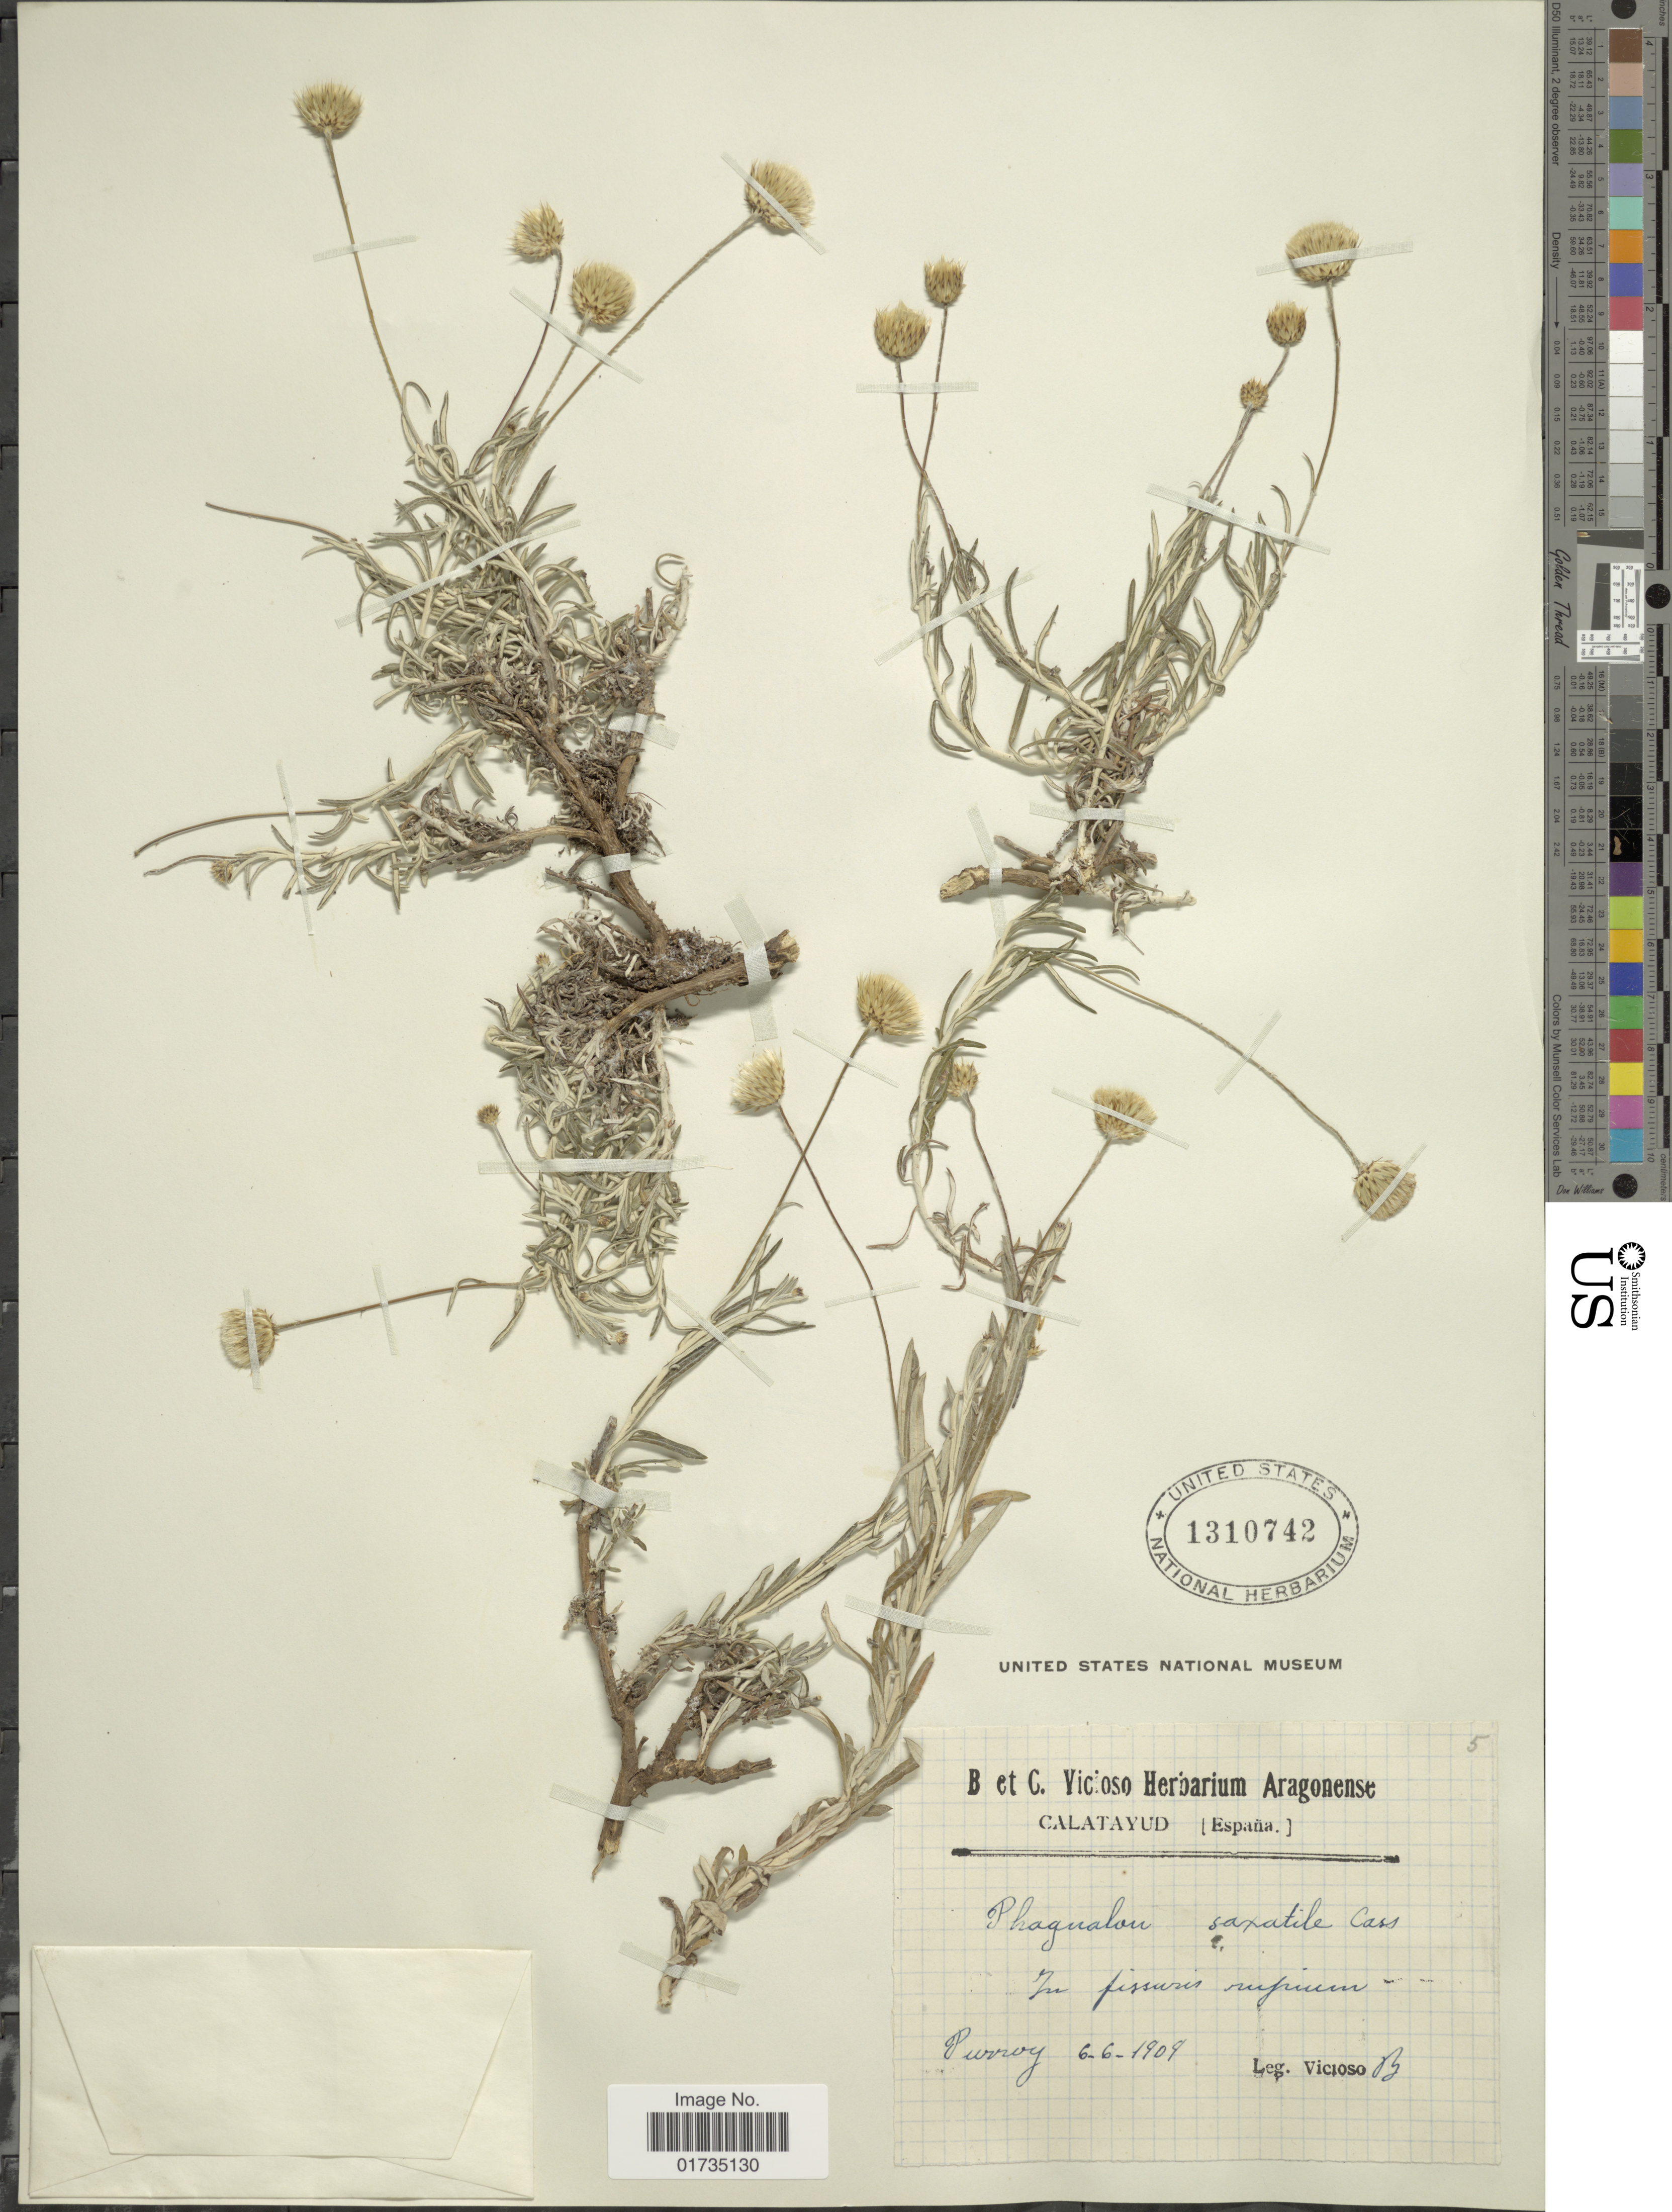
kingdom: Plantae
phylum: Tracheophyta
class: Magnoliopsida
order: Asterales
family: Asteraceae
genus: Phagnalon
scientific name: Phagnalon saxatile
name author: Cass.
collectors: Vicioso, B.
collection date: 1909-06-06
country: Spain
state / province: Aragon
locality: Purroy. Calatayud (España)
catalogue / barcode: US 1310742